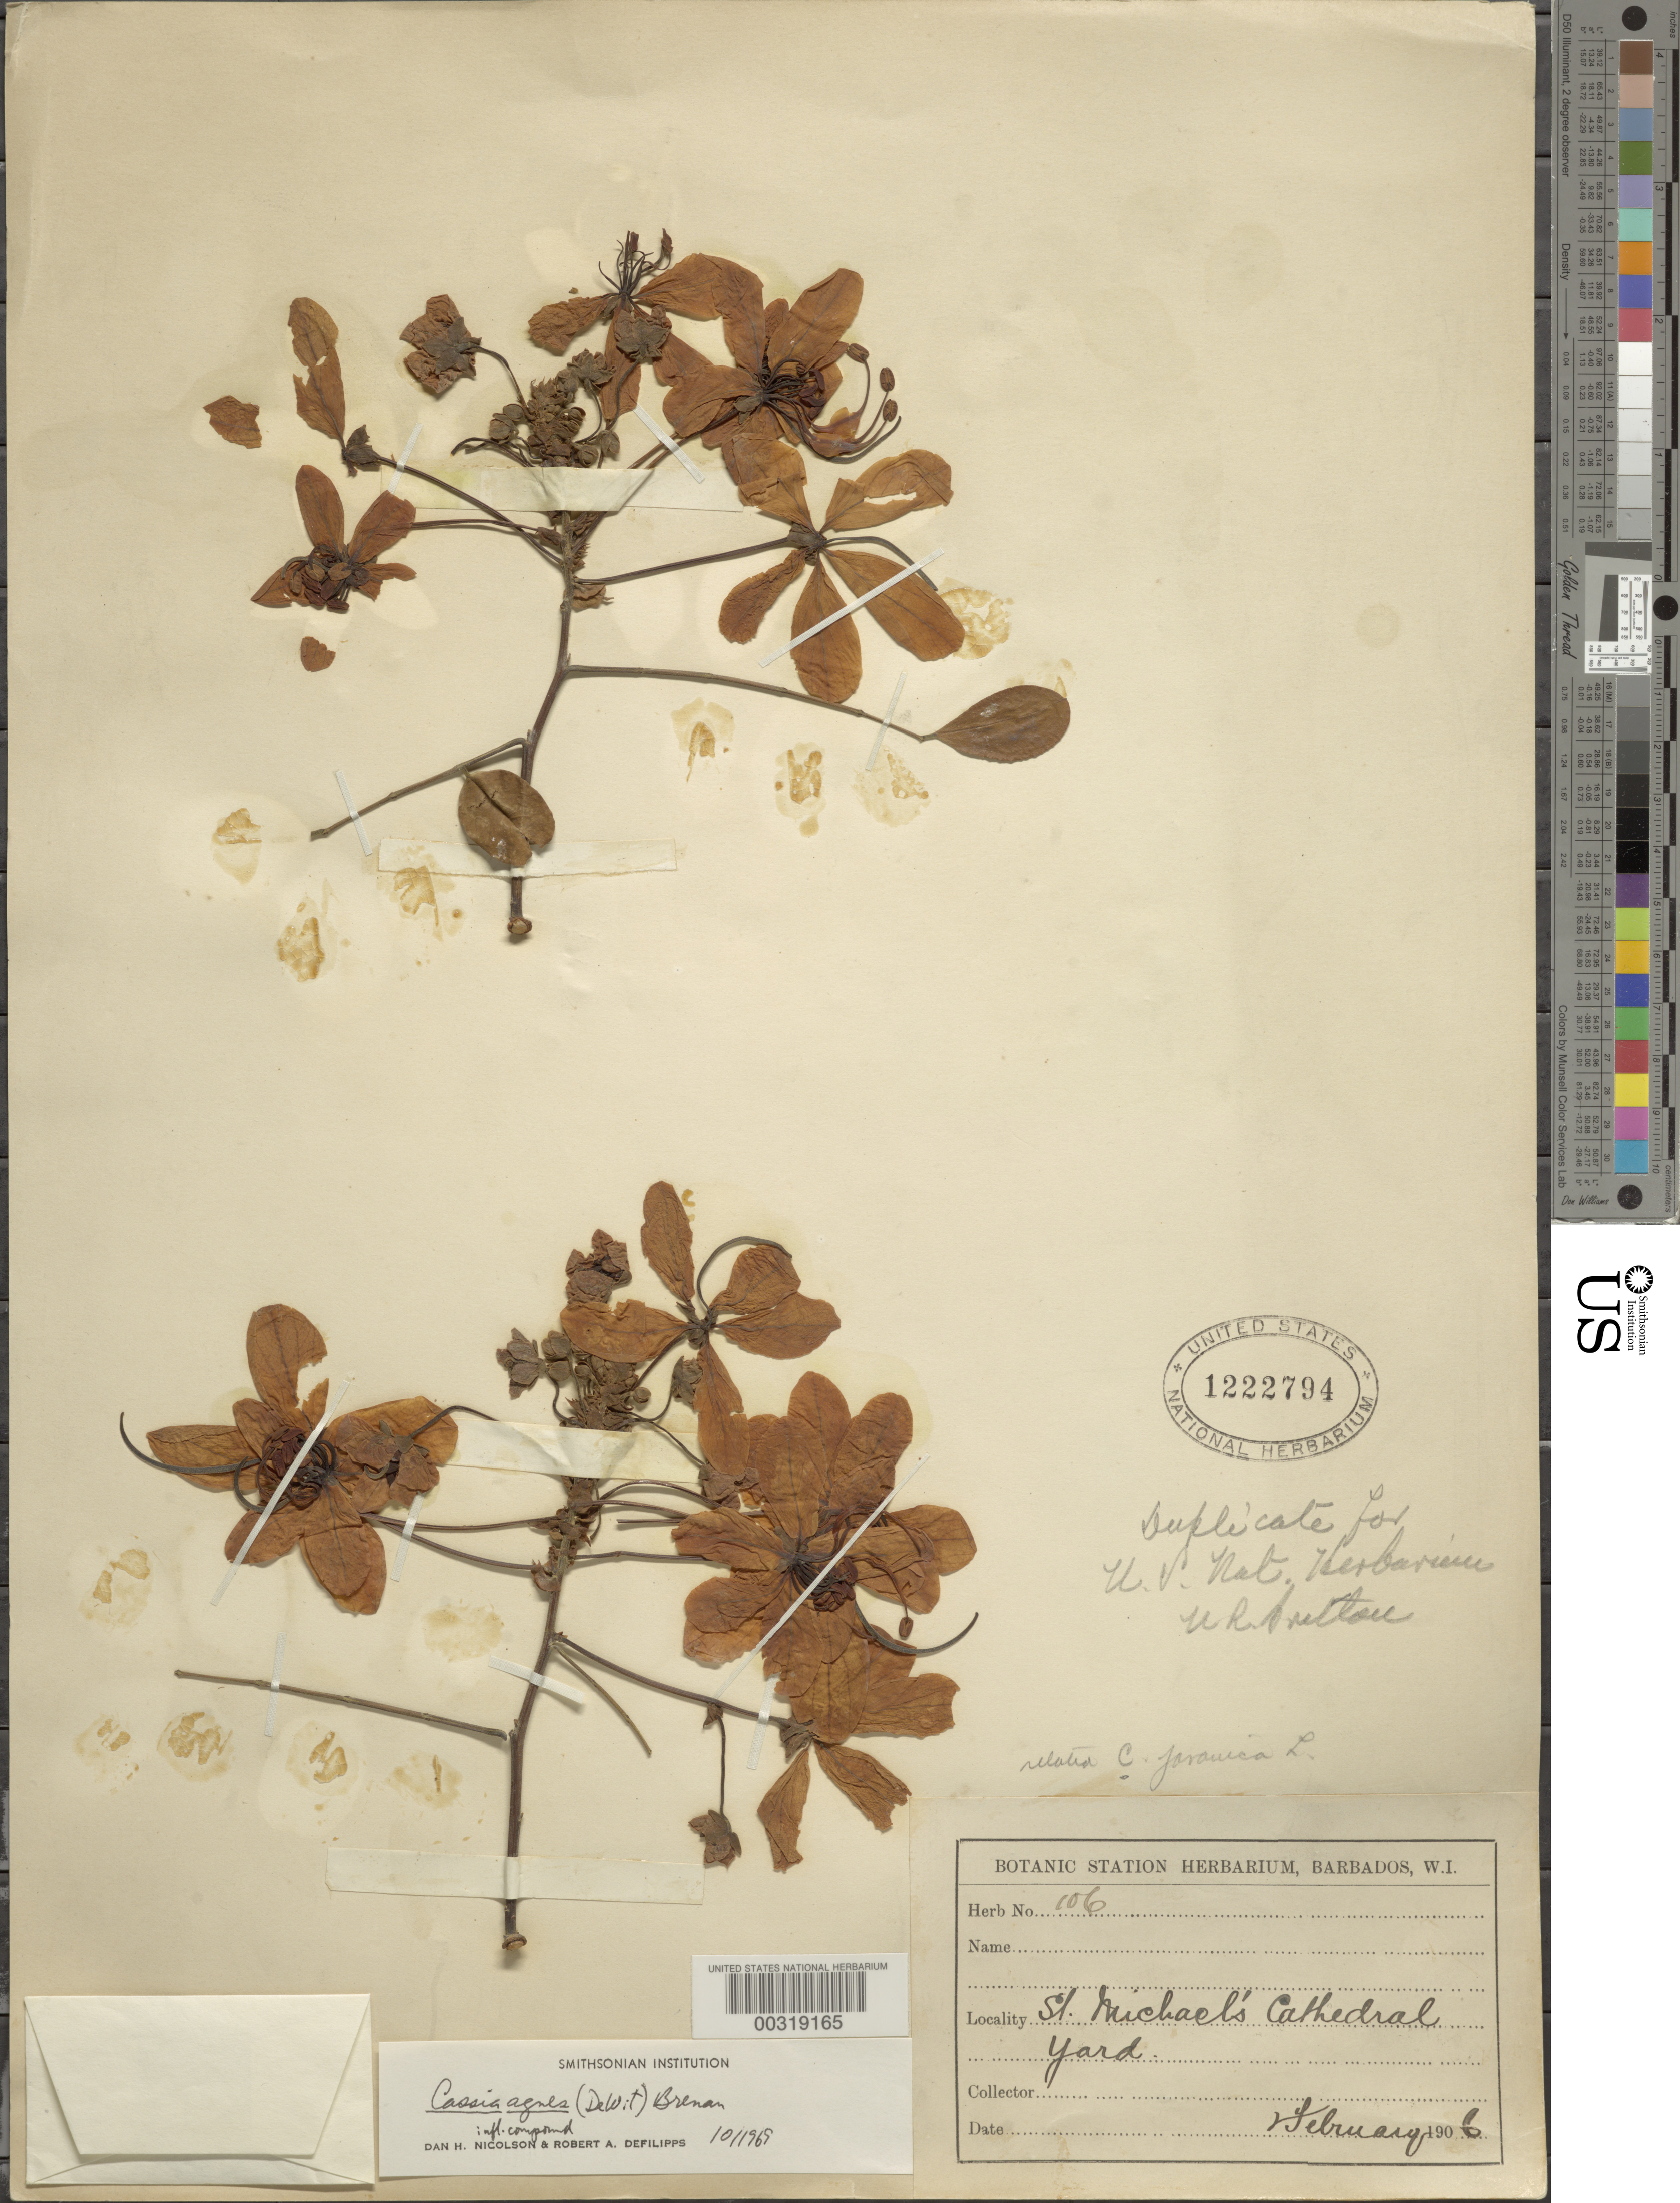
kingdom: Plantae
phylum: Tracheophyta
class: Magnoliopsida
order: Fabales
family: Fabaceae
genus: Cassia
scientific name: Cassia javanica var. indochinensis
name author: Gagnep.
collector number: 106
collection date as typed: Feb 1906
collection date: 1906-02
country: Barbados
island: Windward Is.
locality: St. Michael's cathedral yard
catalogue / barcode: US 1222794